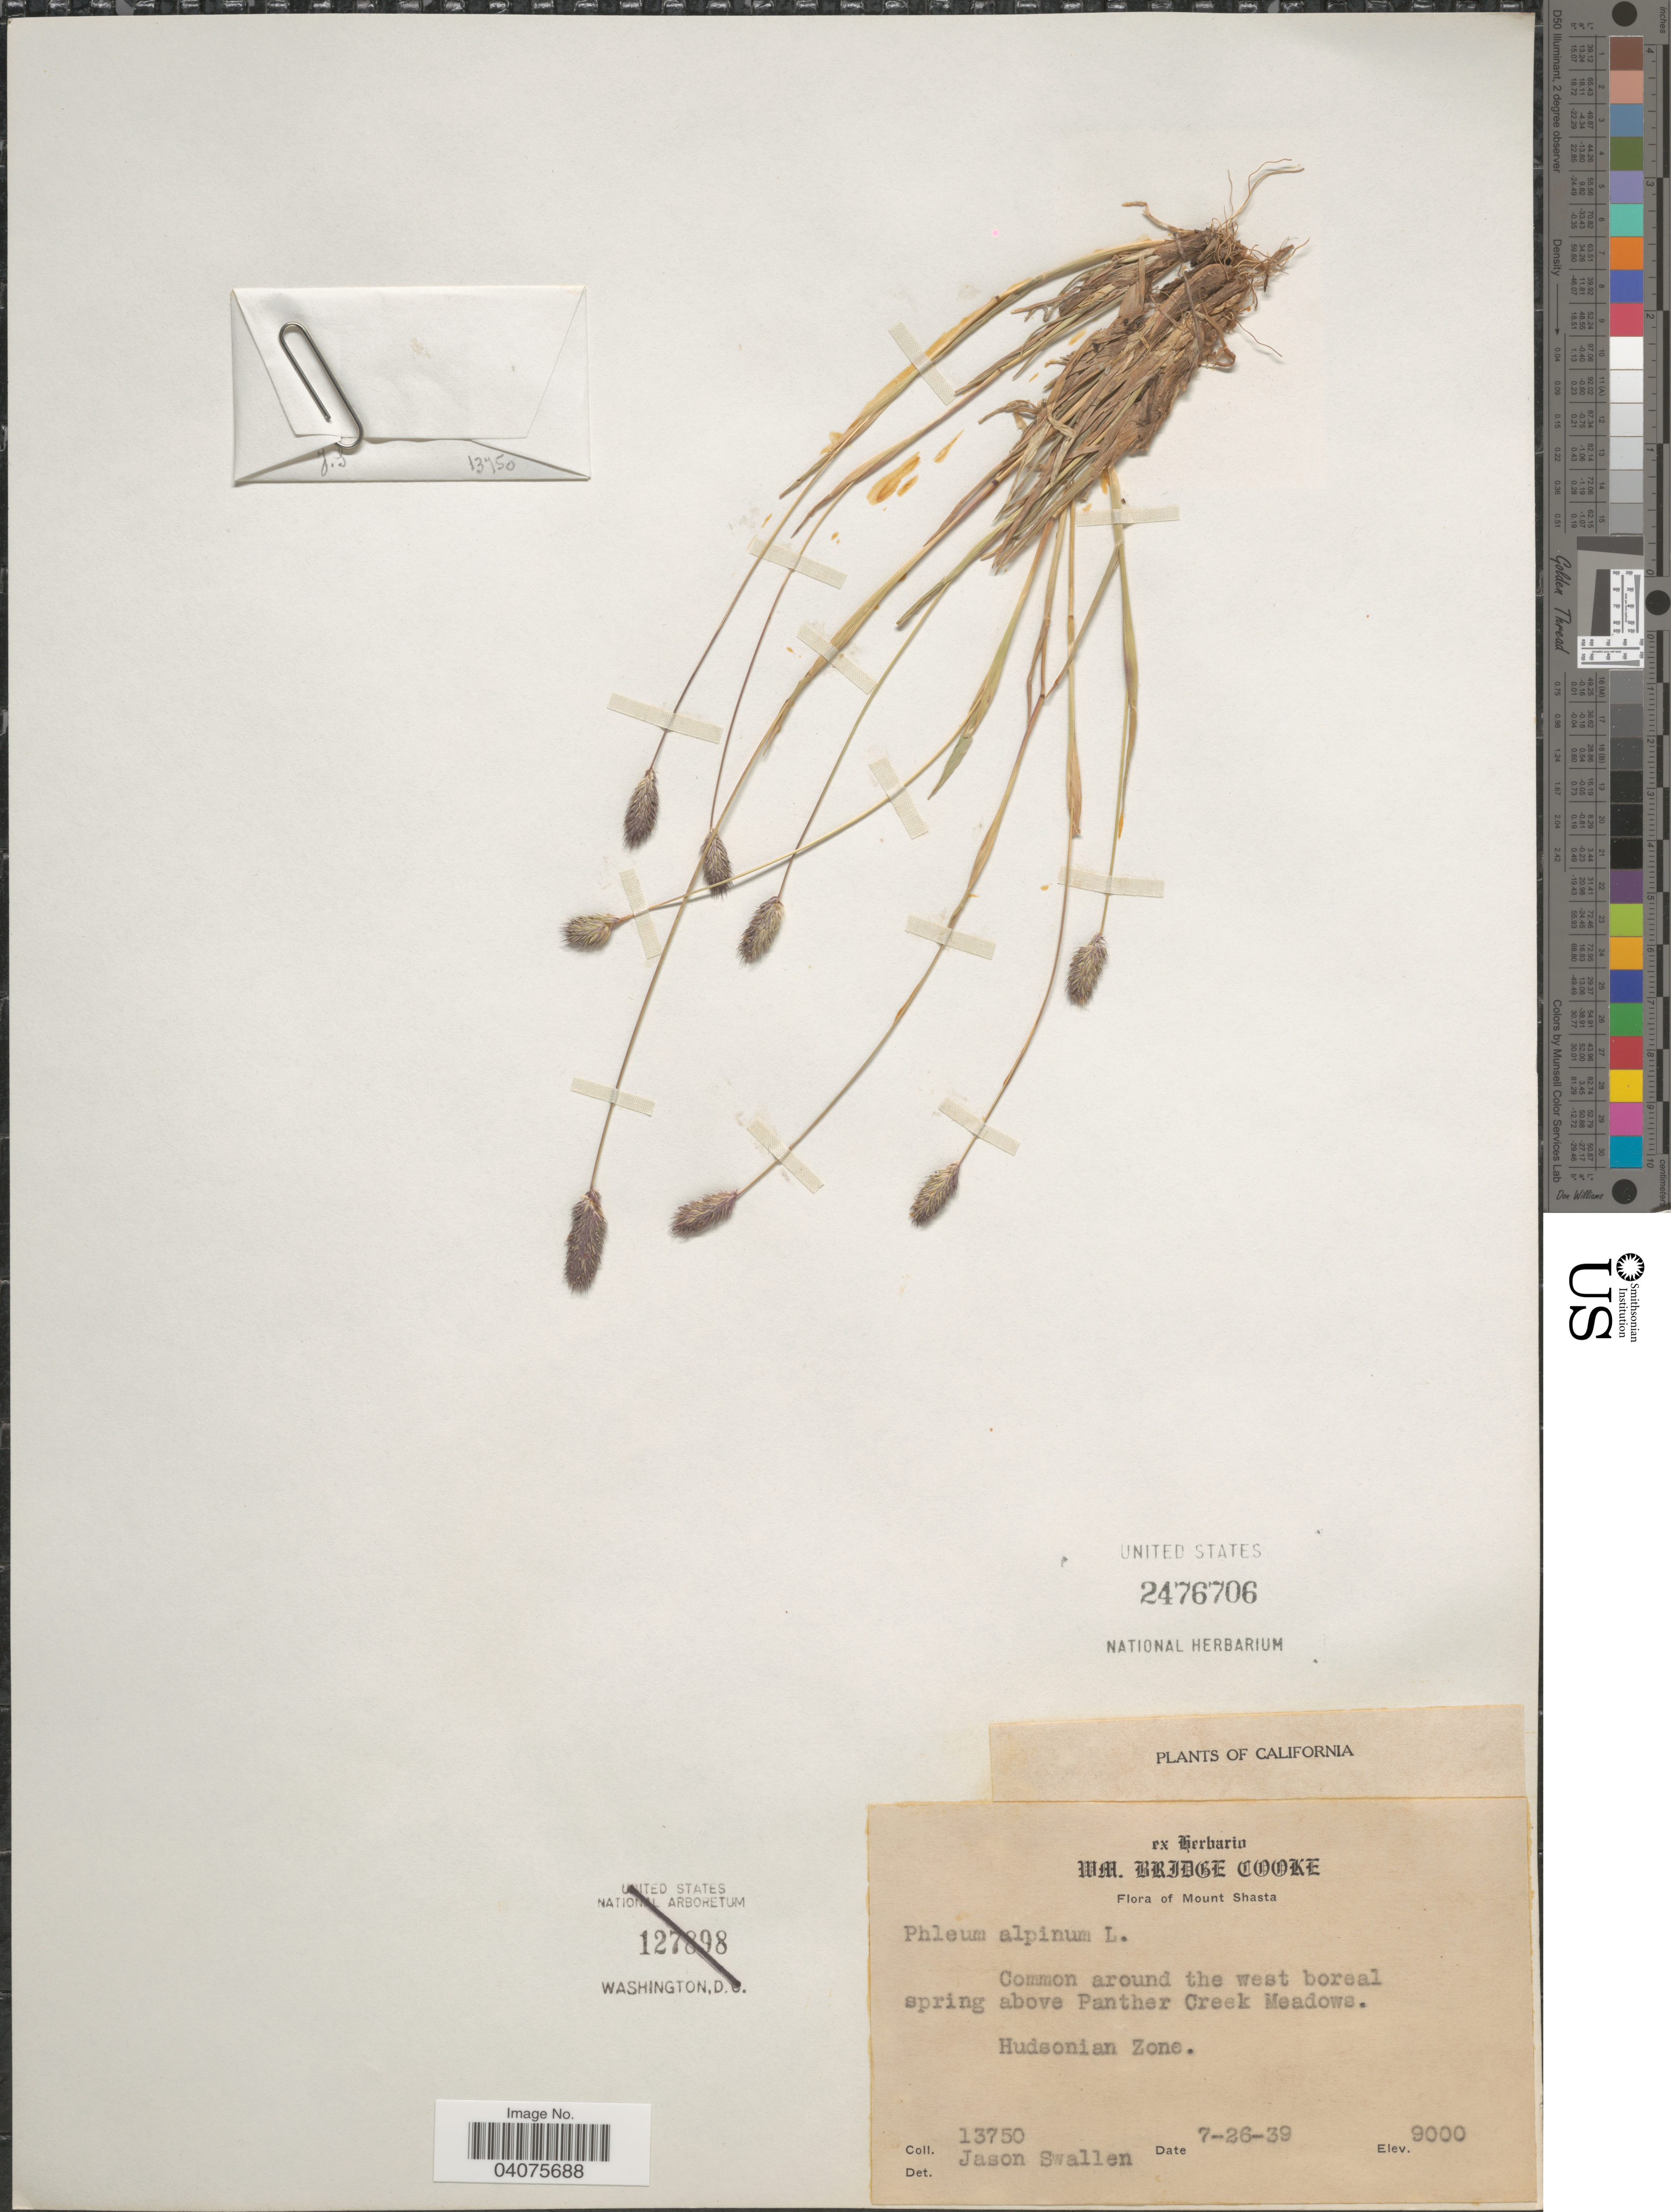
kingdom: Plantae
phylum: Tracheophyta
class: Liliopsida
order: Poales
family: Poaceae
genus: Phleum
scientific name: Phleum alpinum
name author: L.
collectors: J. R. Swallen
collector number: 13750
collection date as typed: Transcribed d/m/y: 26/7/39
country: United States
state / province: California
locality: Mount Shasta. Common around the west boreal spring above Panther Creek Meadows. Hudsonian Zone.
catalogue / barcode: US 2476706